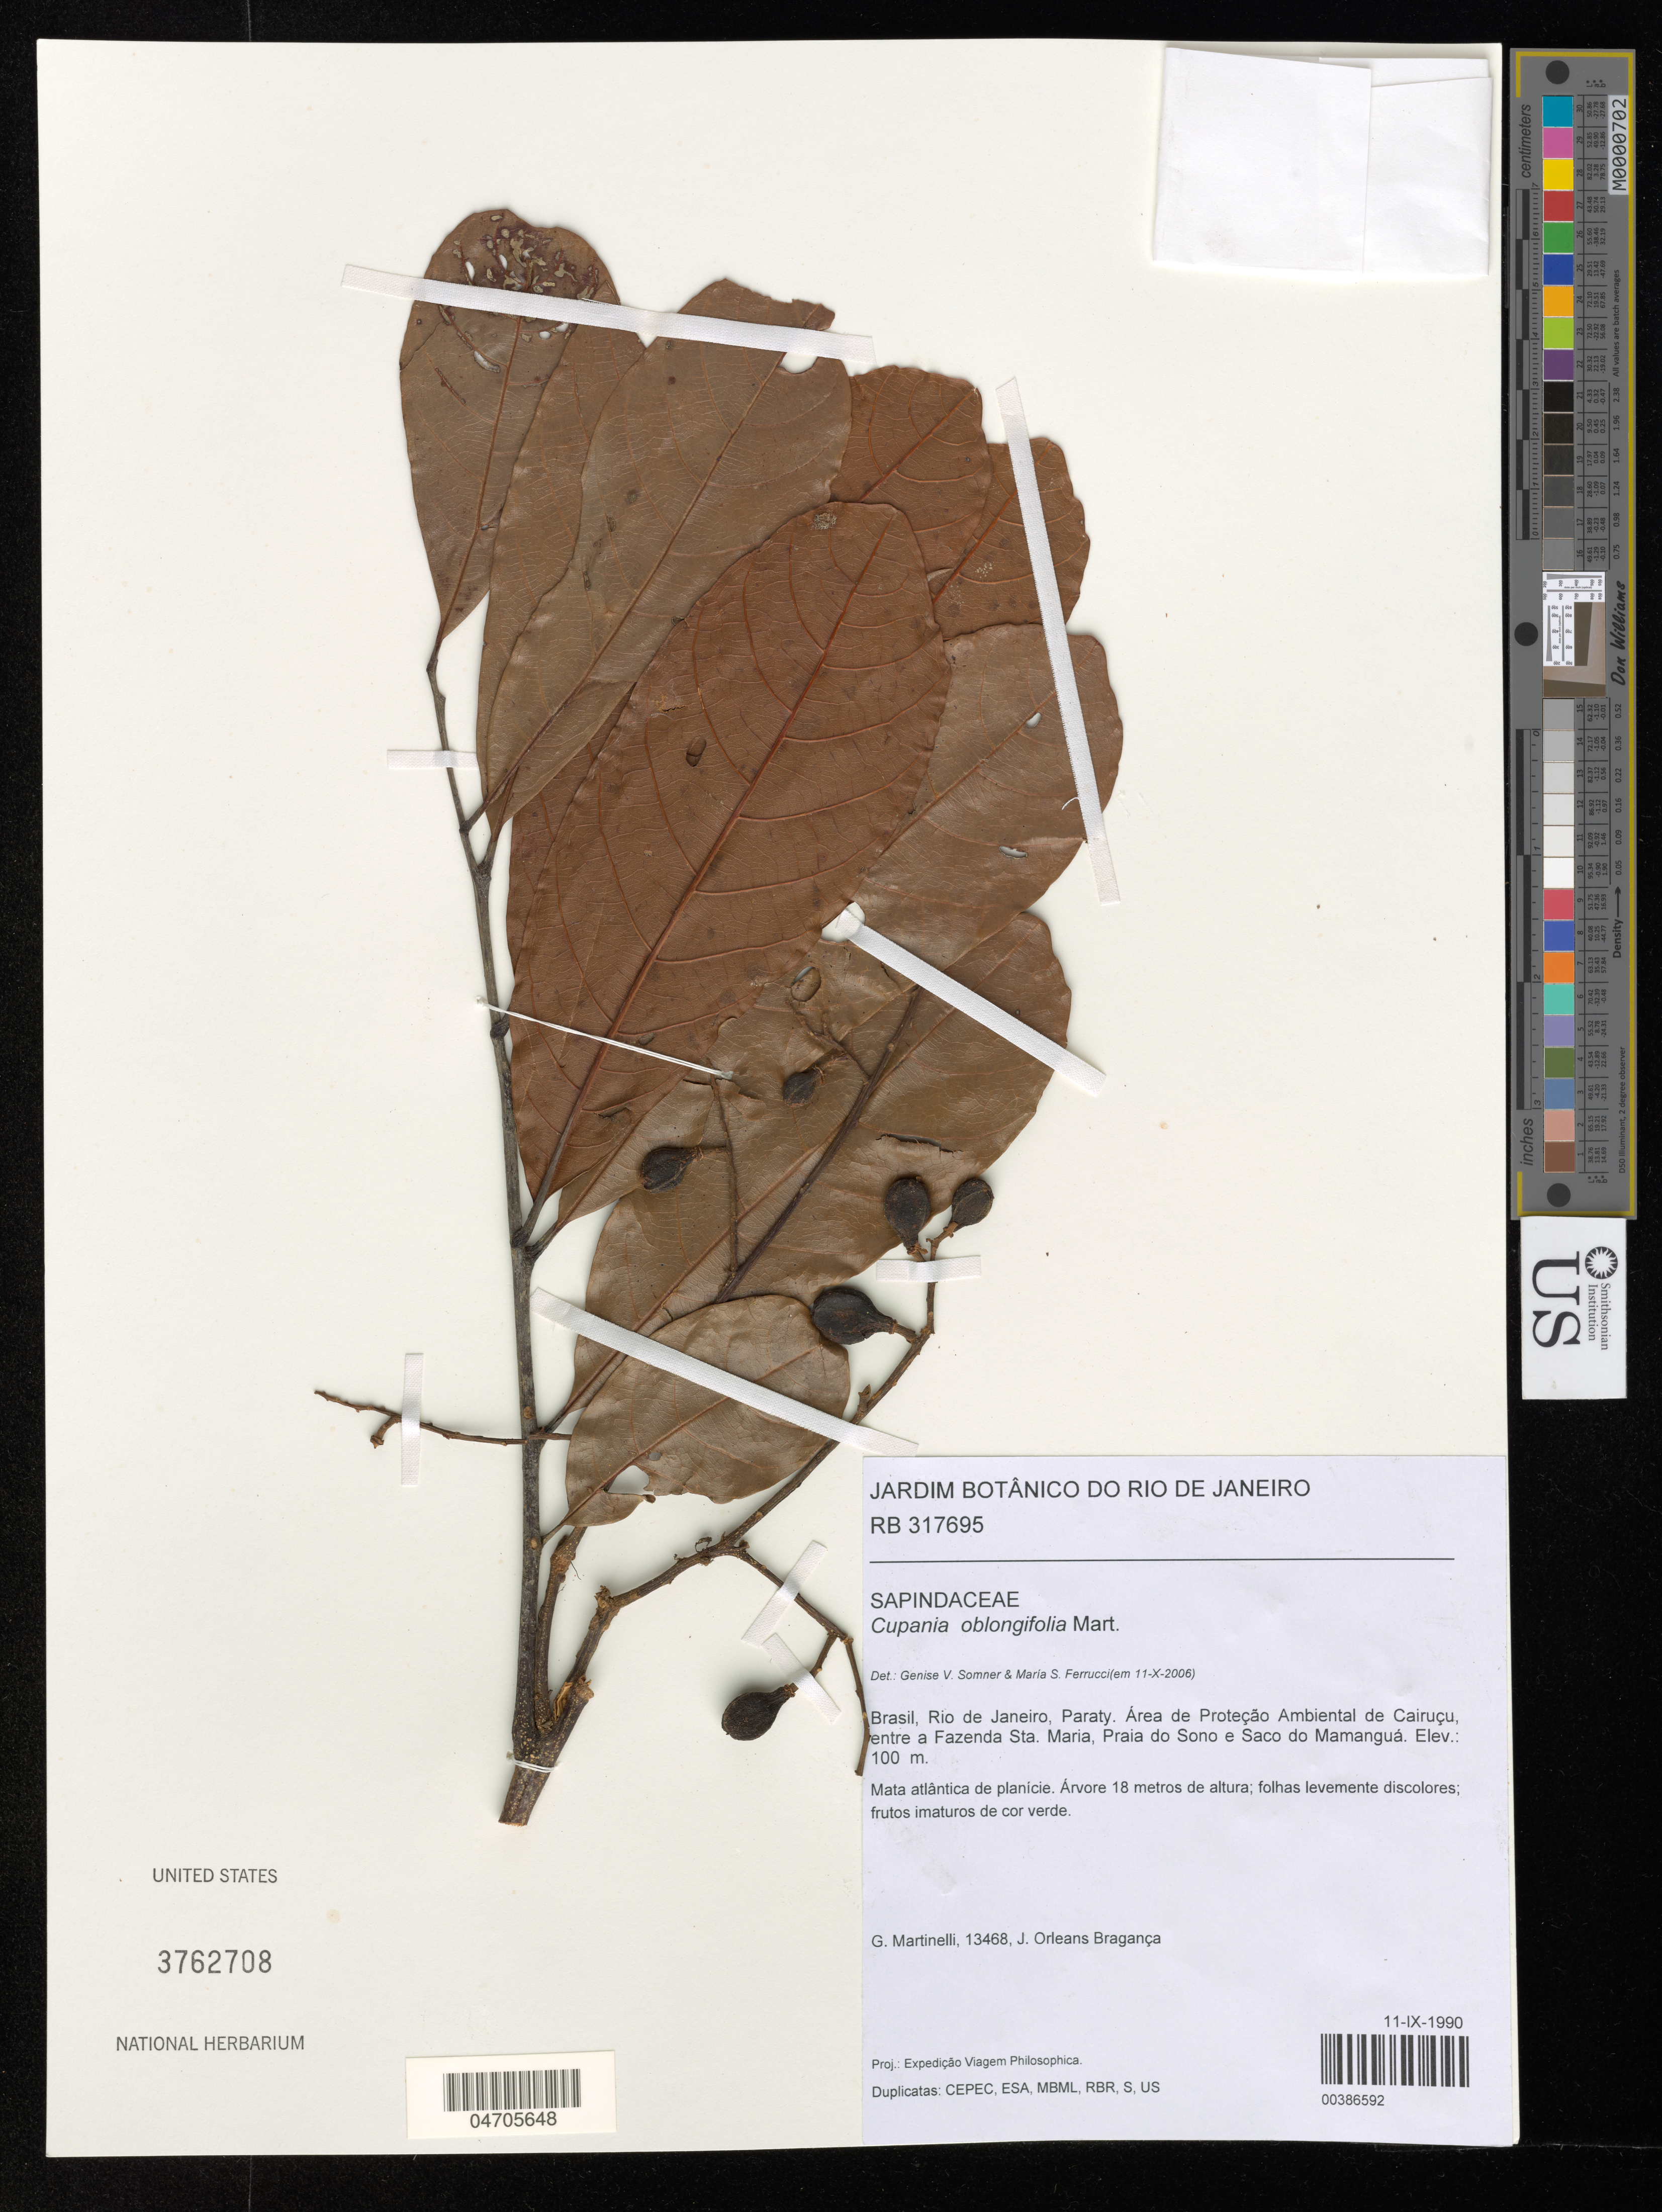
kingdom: Plantae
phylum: Tracheophyta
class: Magnoliopsida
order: Sapindales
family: Sapindaceae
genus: Cupania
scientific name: Cupania oblongifolia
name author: Mart.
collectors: G. Martinelli & A. Berdine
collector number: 13468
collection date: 1990-09-11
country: Brazil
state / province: Rio de Janeiro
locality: Paraty. Área de Proteção Ambiental de Cairuçu, entre a Fazenda Sta. Maria, Praia do Sono e Saco do Mamanguá.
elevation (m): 100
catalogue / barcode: US 3762708